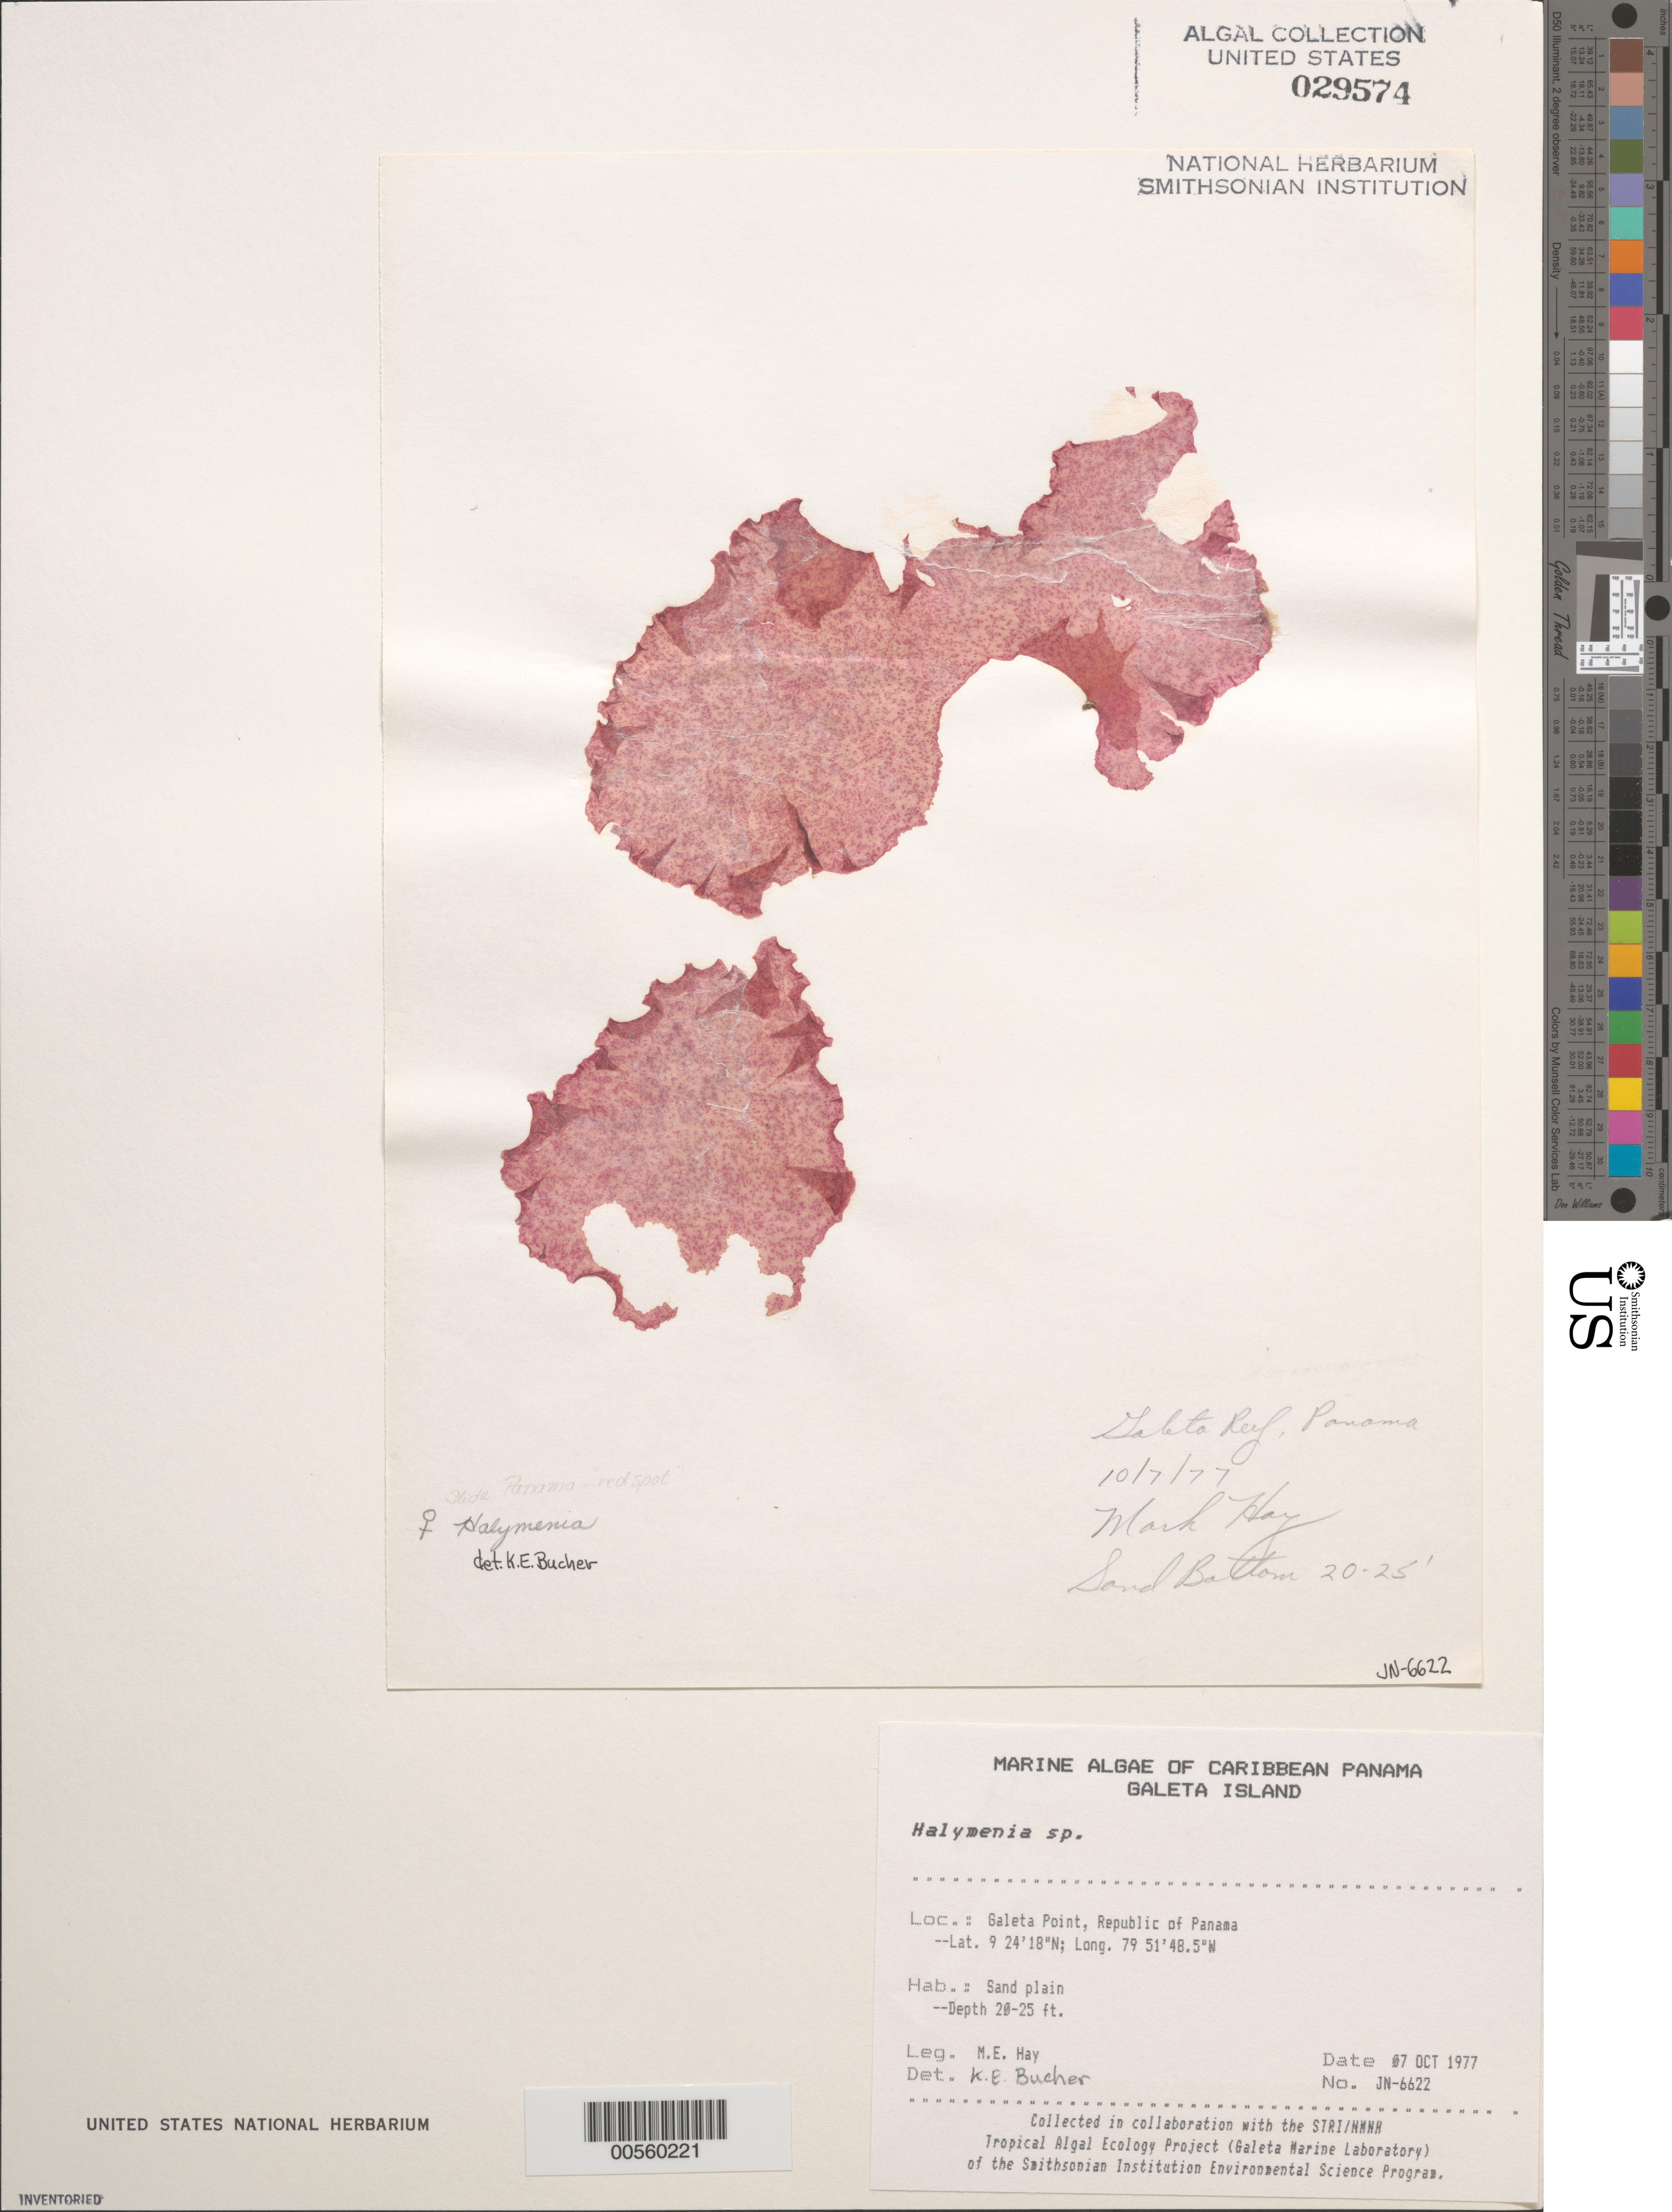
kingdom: Plantae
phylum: Rhodophyta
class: Florideophyceae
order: Halymeniales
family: Halymeniaceae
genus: Halymenia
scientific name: Halymenia sp.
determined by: Bucher, Katina E.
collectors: M. E. Hay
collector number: JN-6622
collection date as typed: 07 Oct 1977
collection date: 1977-10-07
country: Panama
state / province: Colón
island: Galeta Island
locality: Galeta Point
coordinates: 9 24' 18" N, 79 51' 48.5" W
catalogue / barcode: US 29574